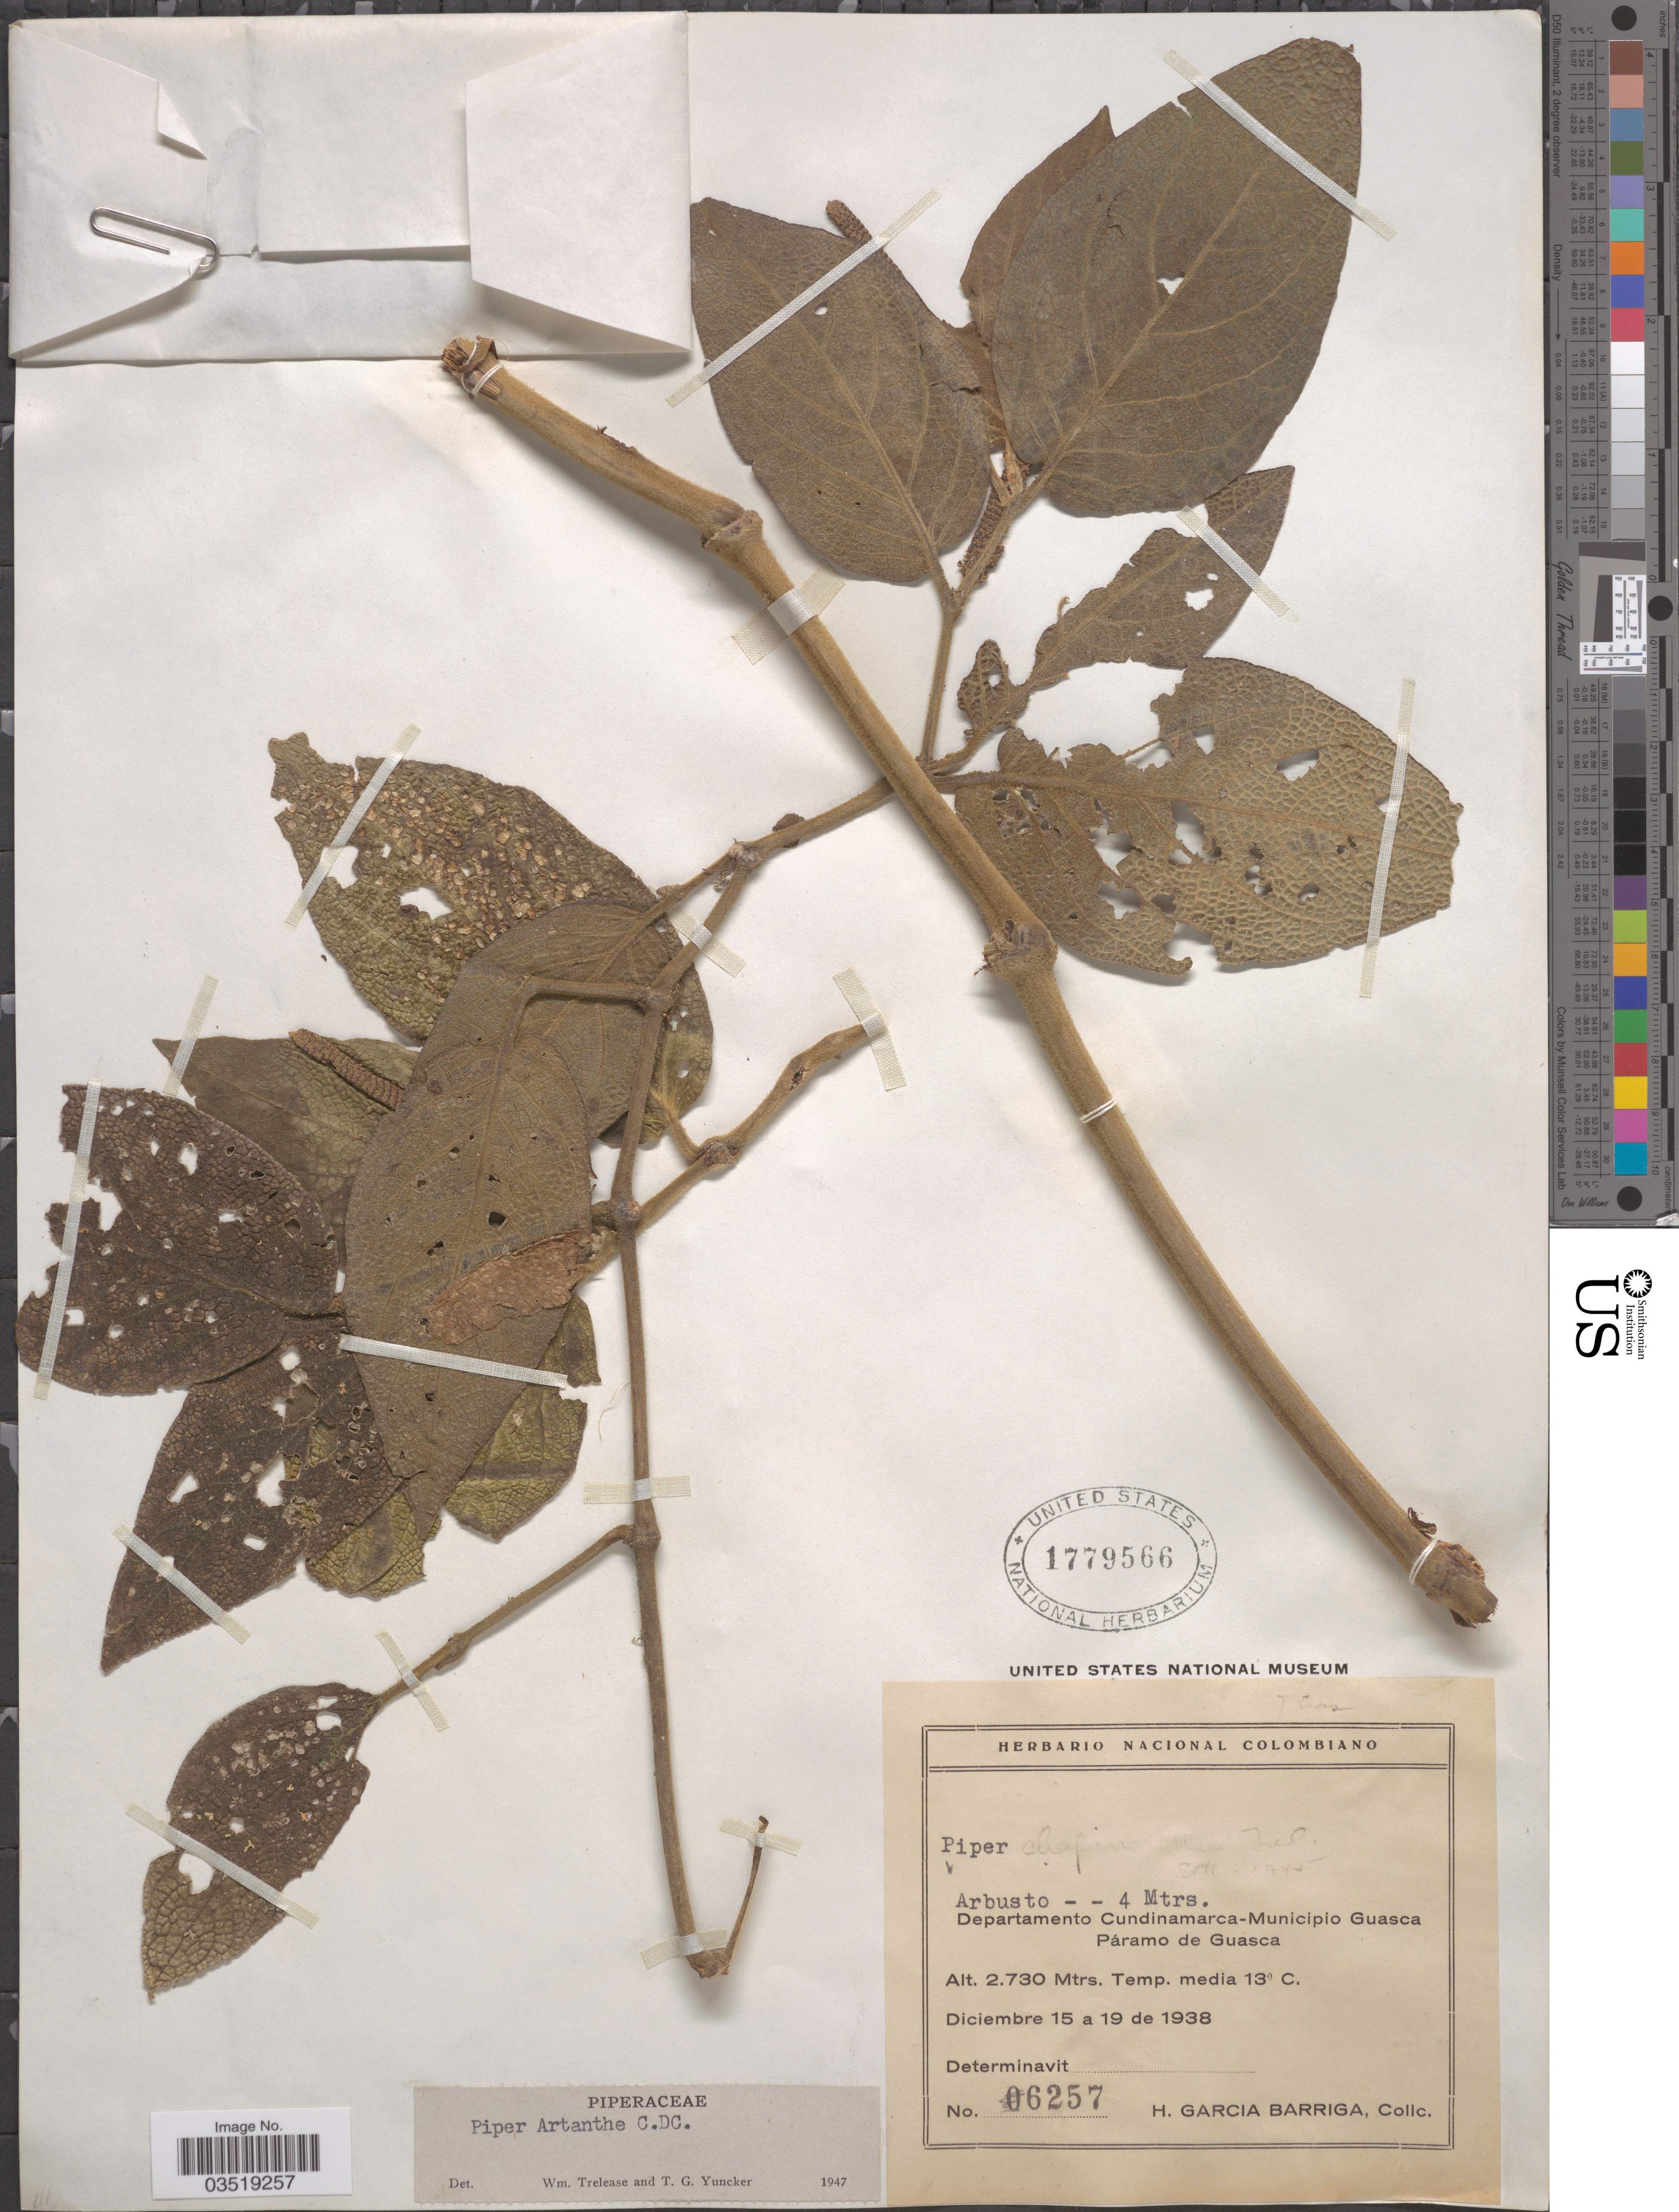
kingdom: Plantae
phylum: Tracheophyta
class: Magnoliopsida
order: Piperales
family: Piperaceae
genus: Piper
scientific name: Piper artanthe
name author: C. DC.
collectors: H. García Barriga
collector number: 6257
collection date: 1938-12-15/1938-12-19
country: Colombia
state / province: Cundinamarca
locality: Departamento Cundinamarca- Municipio Guasca Páramo de Guasca.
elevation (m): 2730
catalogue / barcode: US 1779566